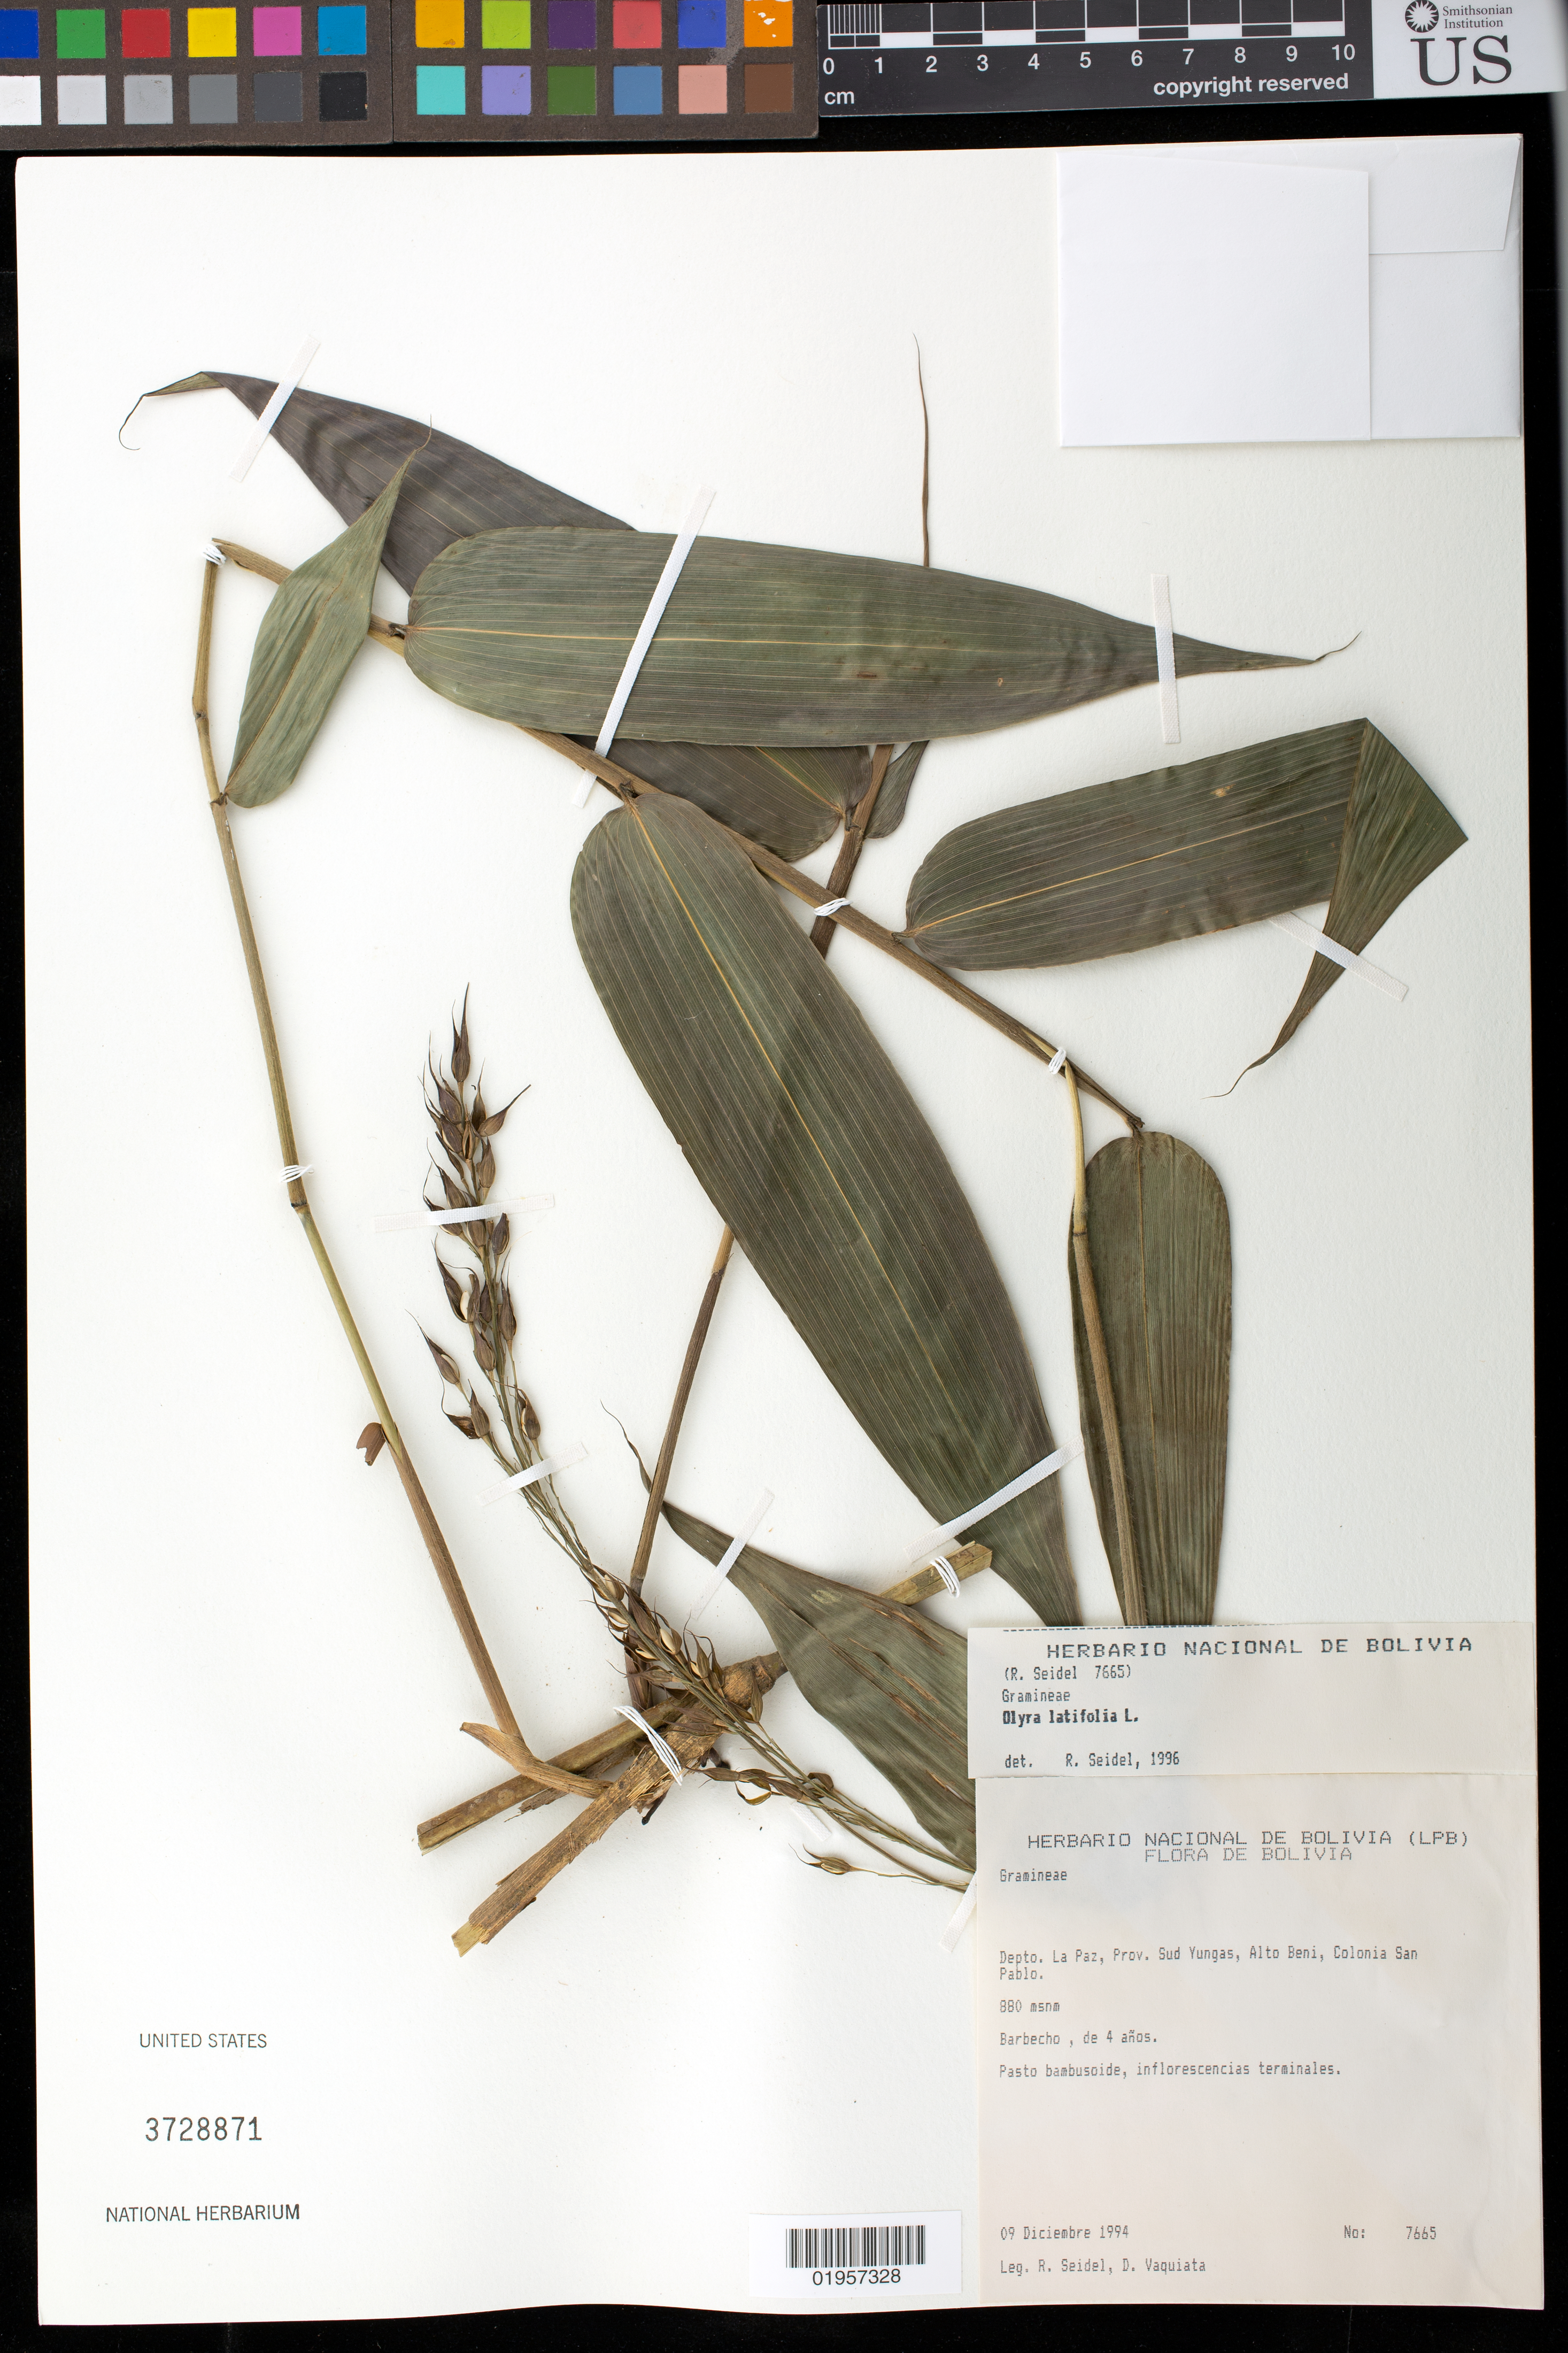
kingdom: Plantae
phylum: Tracheophyta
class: Liliopsida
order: Poales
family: Poaceae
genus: Olyra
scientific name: Olyra latifolia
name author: L.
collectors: R. Seidel & D. Vaquiata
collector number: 7665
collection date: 1994-12-09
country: Bolivia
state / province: La Paz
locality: Depto. La Paz, Prov. Sud Yungas, Alto Beni, Colonia San Pablo.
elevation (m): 880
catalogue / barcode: US 3728871